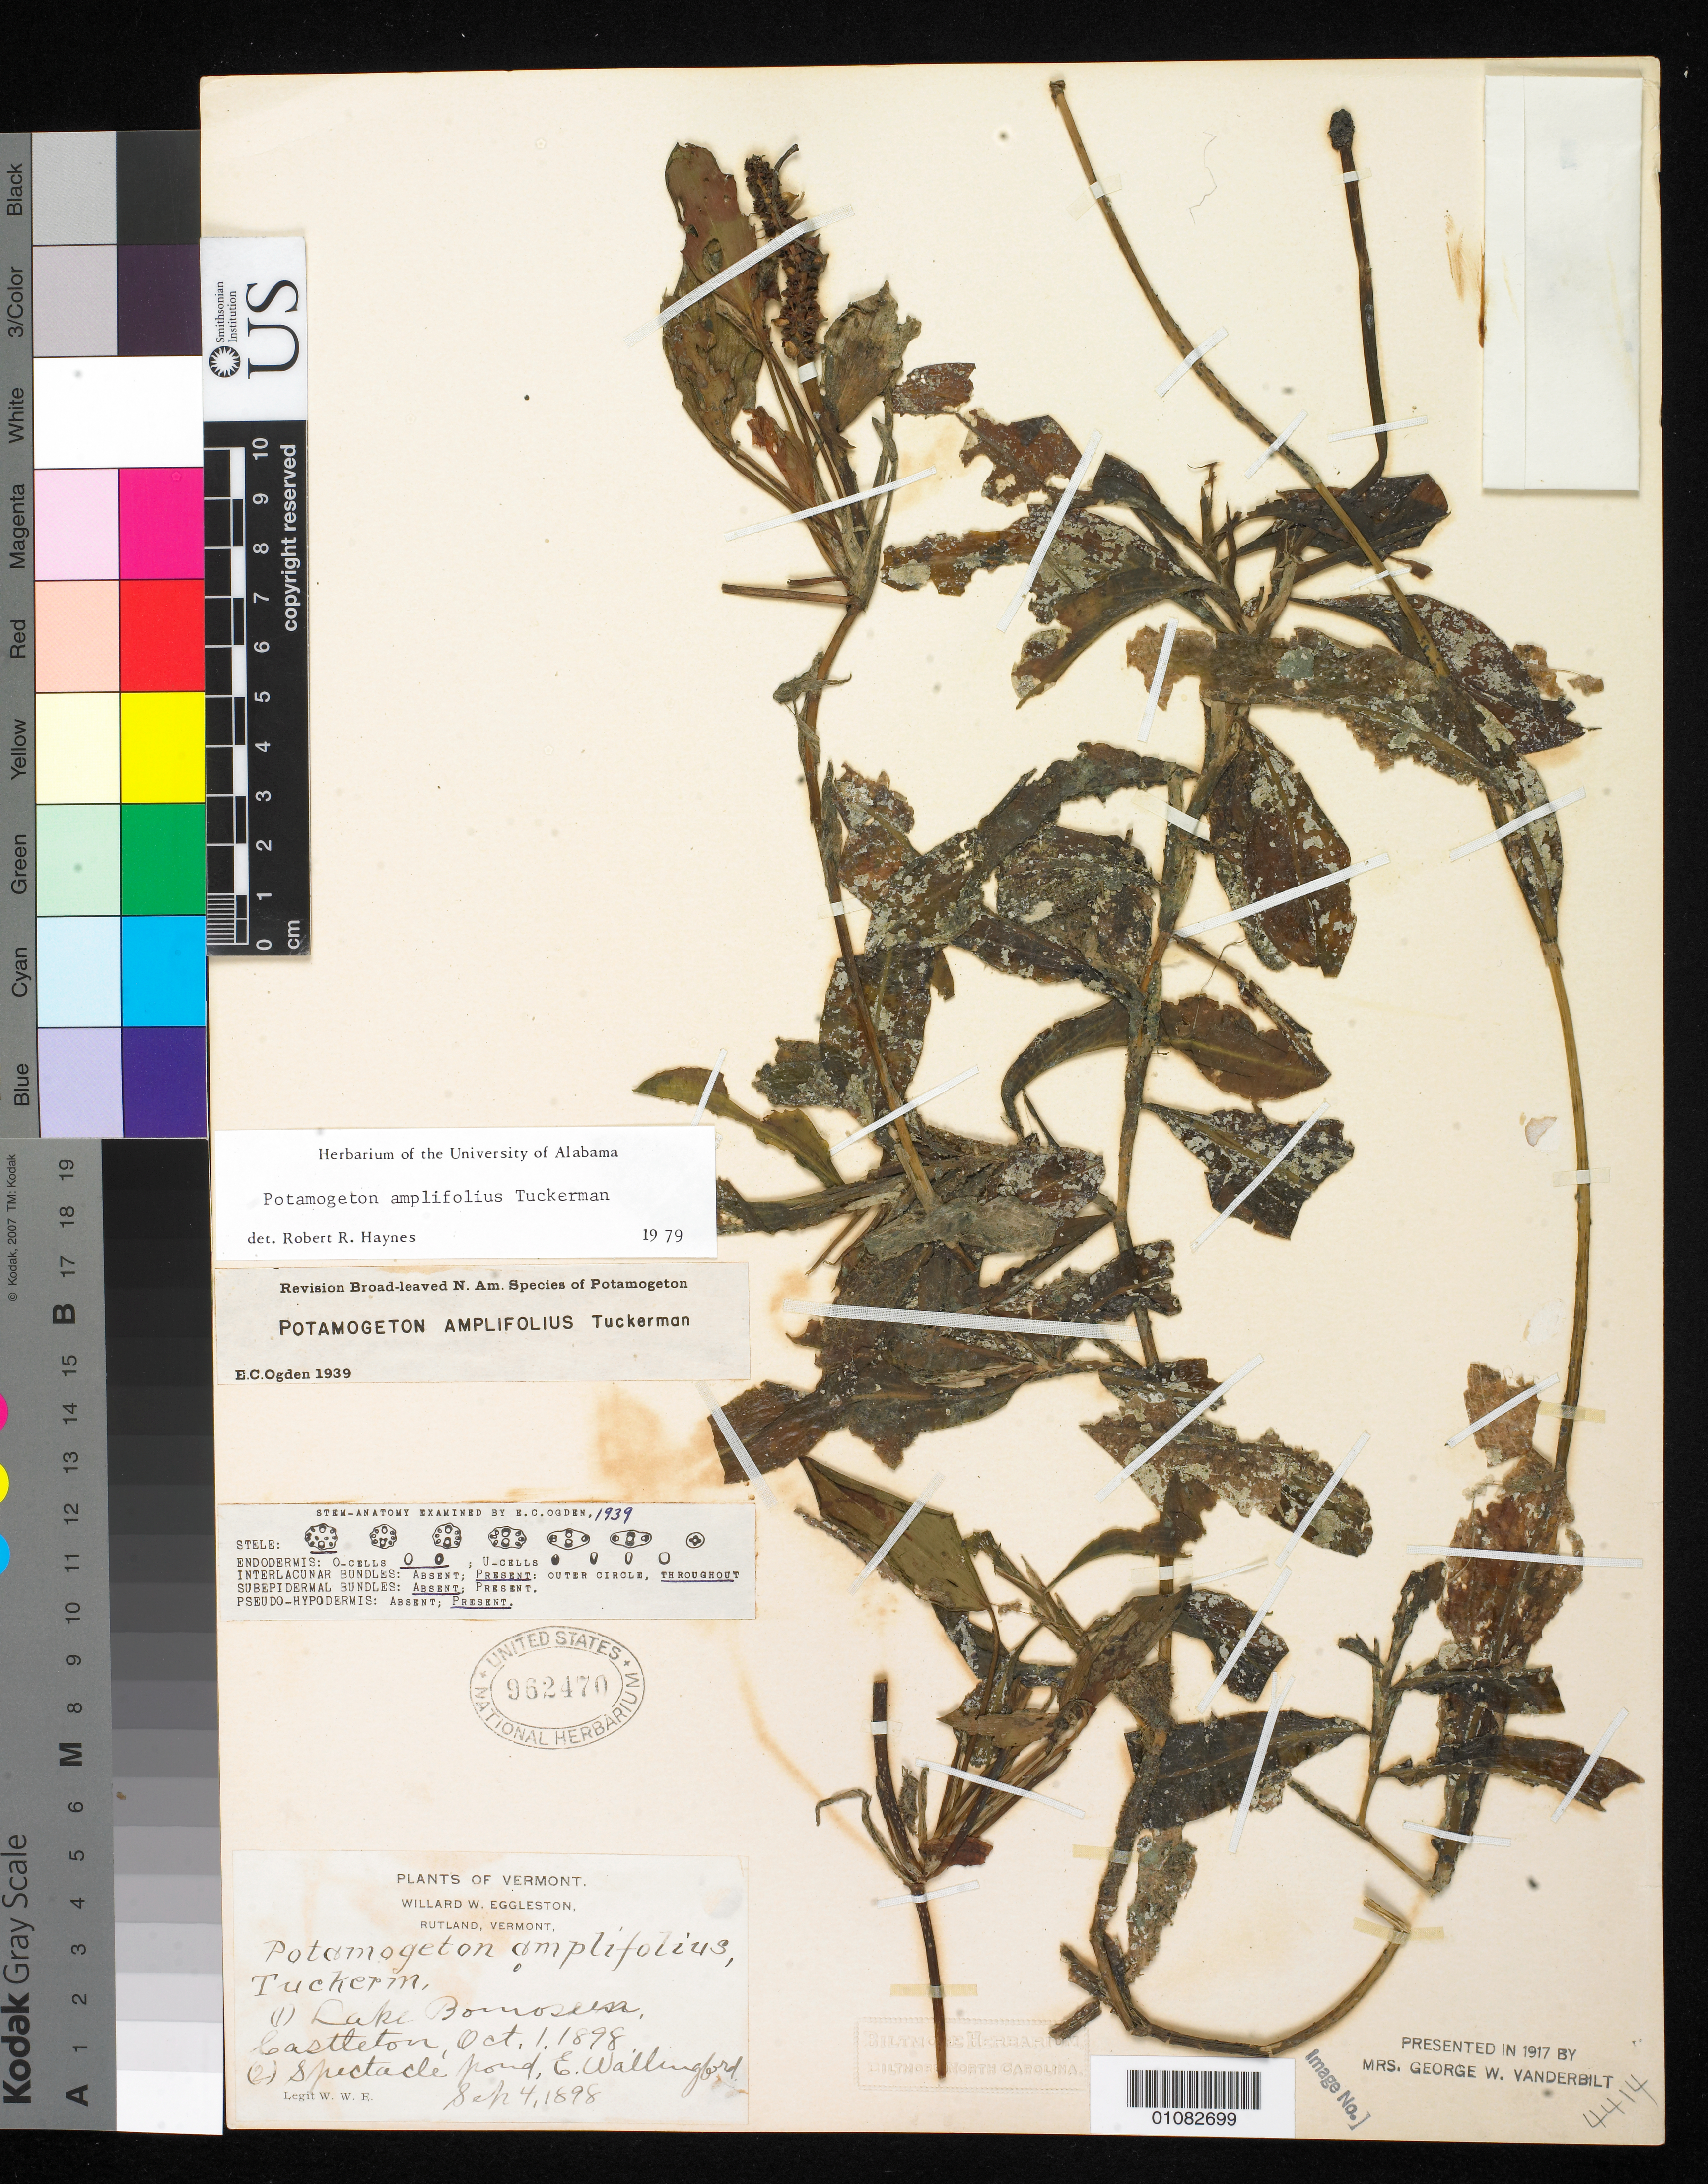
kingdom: Plantae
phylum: Tracheophyta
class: Liliopsida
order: Alismatales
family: Potamogetonaceae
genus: Potamogeton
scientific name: Potamogeton amplifolius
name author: Tuckerm.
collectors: W. W. Eggleston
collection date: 1898-09-04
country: United States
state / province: Vermont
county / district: Rutland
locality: East Wallingford, Spectacle Pond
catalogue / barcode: US 962470-2